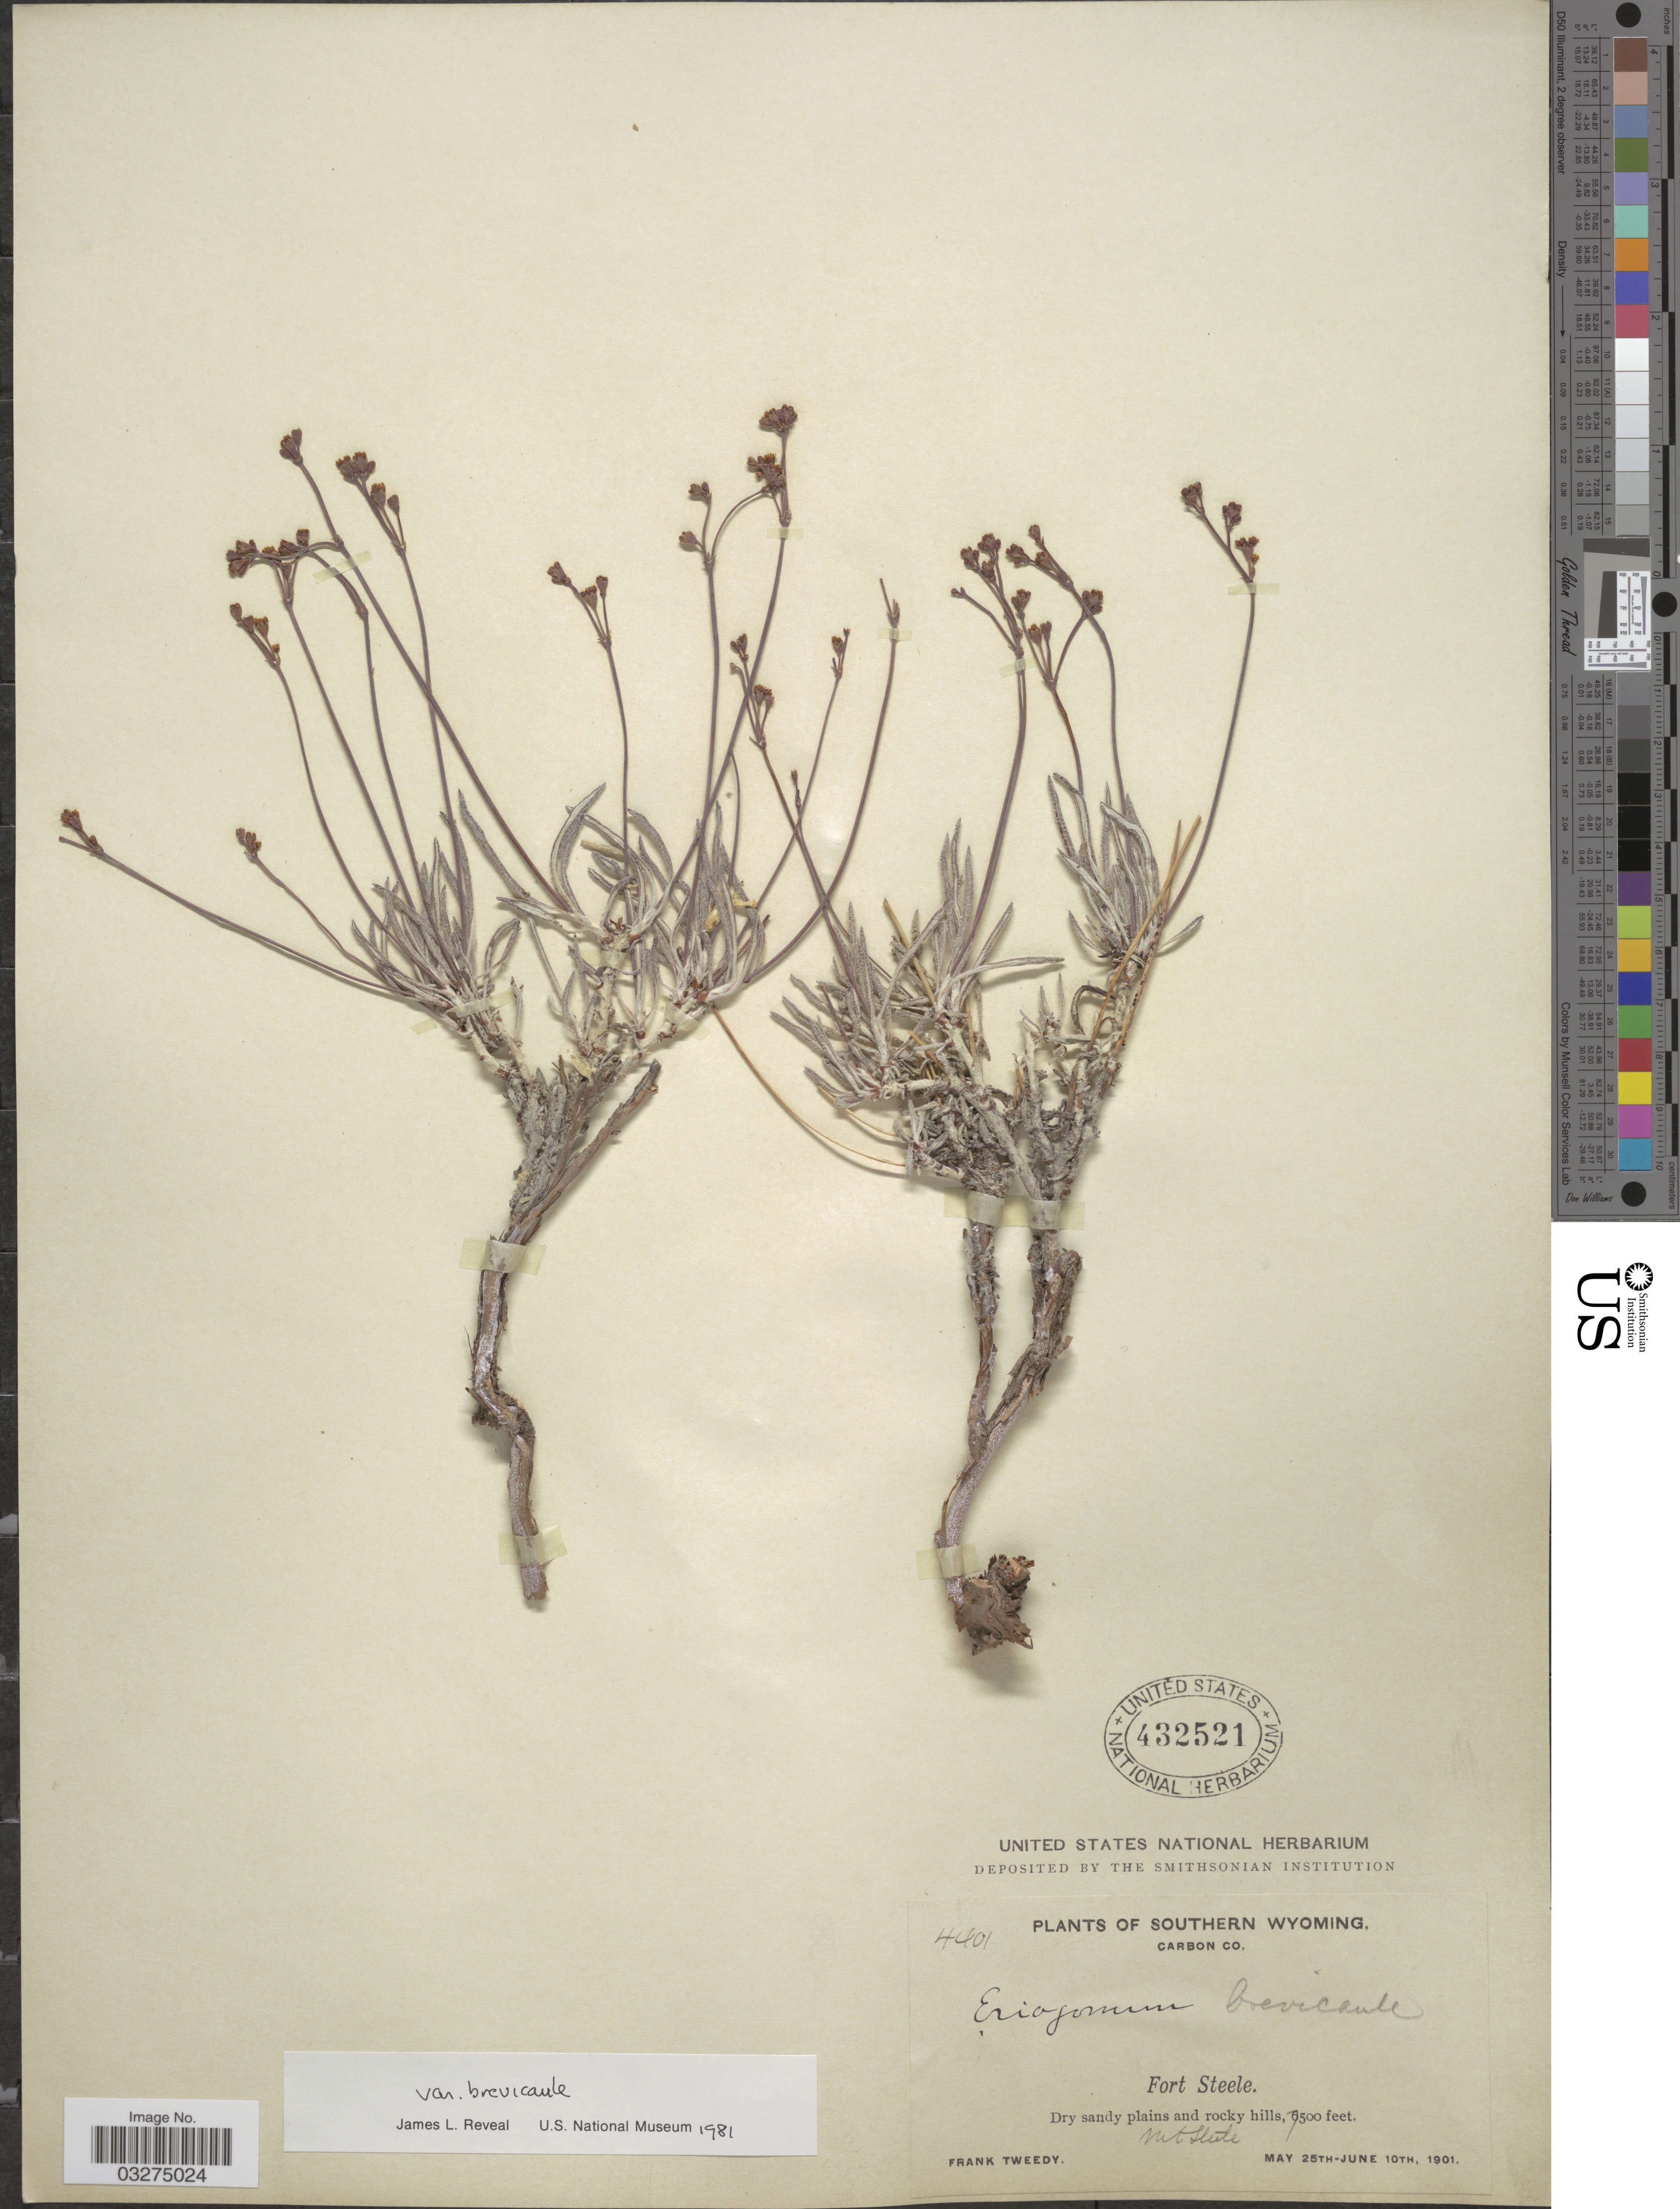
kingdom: Plantae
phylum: Tracheophyta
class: Magnoliopsida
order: Caryophyllales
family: Polygonaceae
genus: Eriogonum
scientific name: Eriogonum brevicaule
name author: Nutt.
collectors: F. Tweedy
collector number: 4401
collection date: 1901-05-25/1901-06-10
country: United States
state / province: Wyoming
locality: Southern Wyoming. Carbon Co. Fort Steele. Mt. Steele.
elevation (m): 2286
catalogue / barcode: US 432521